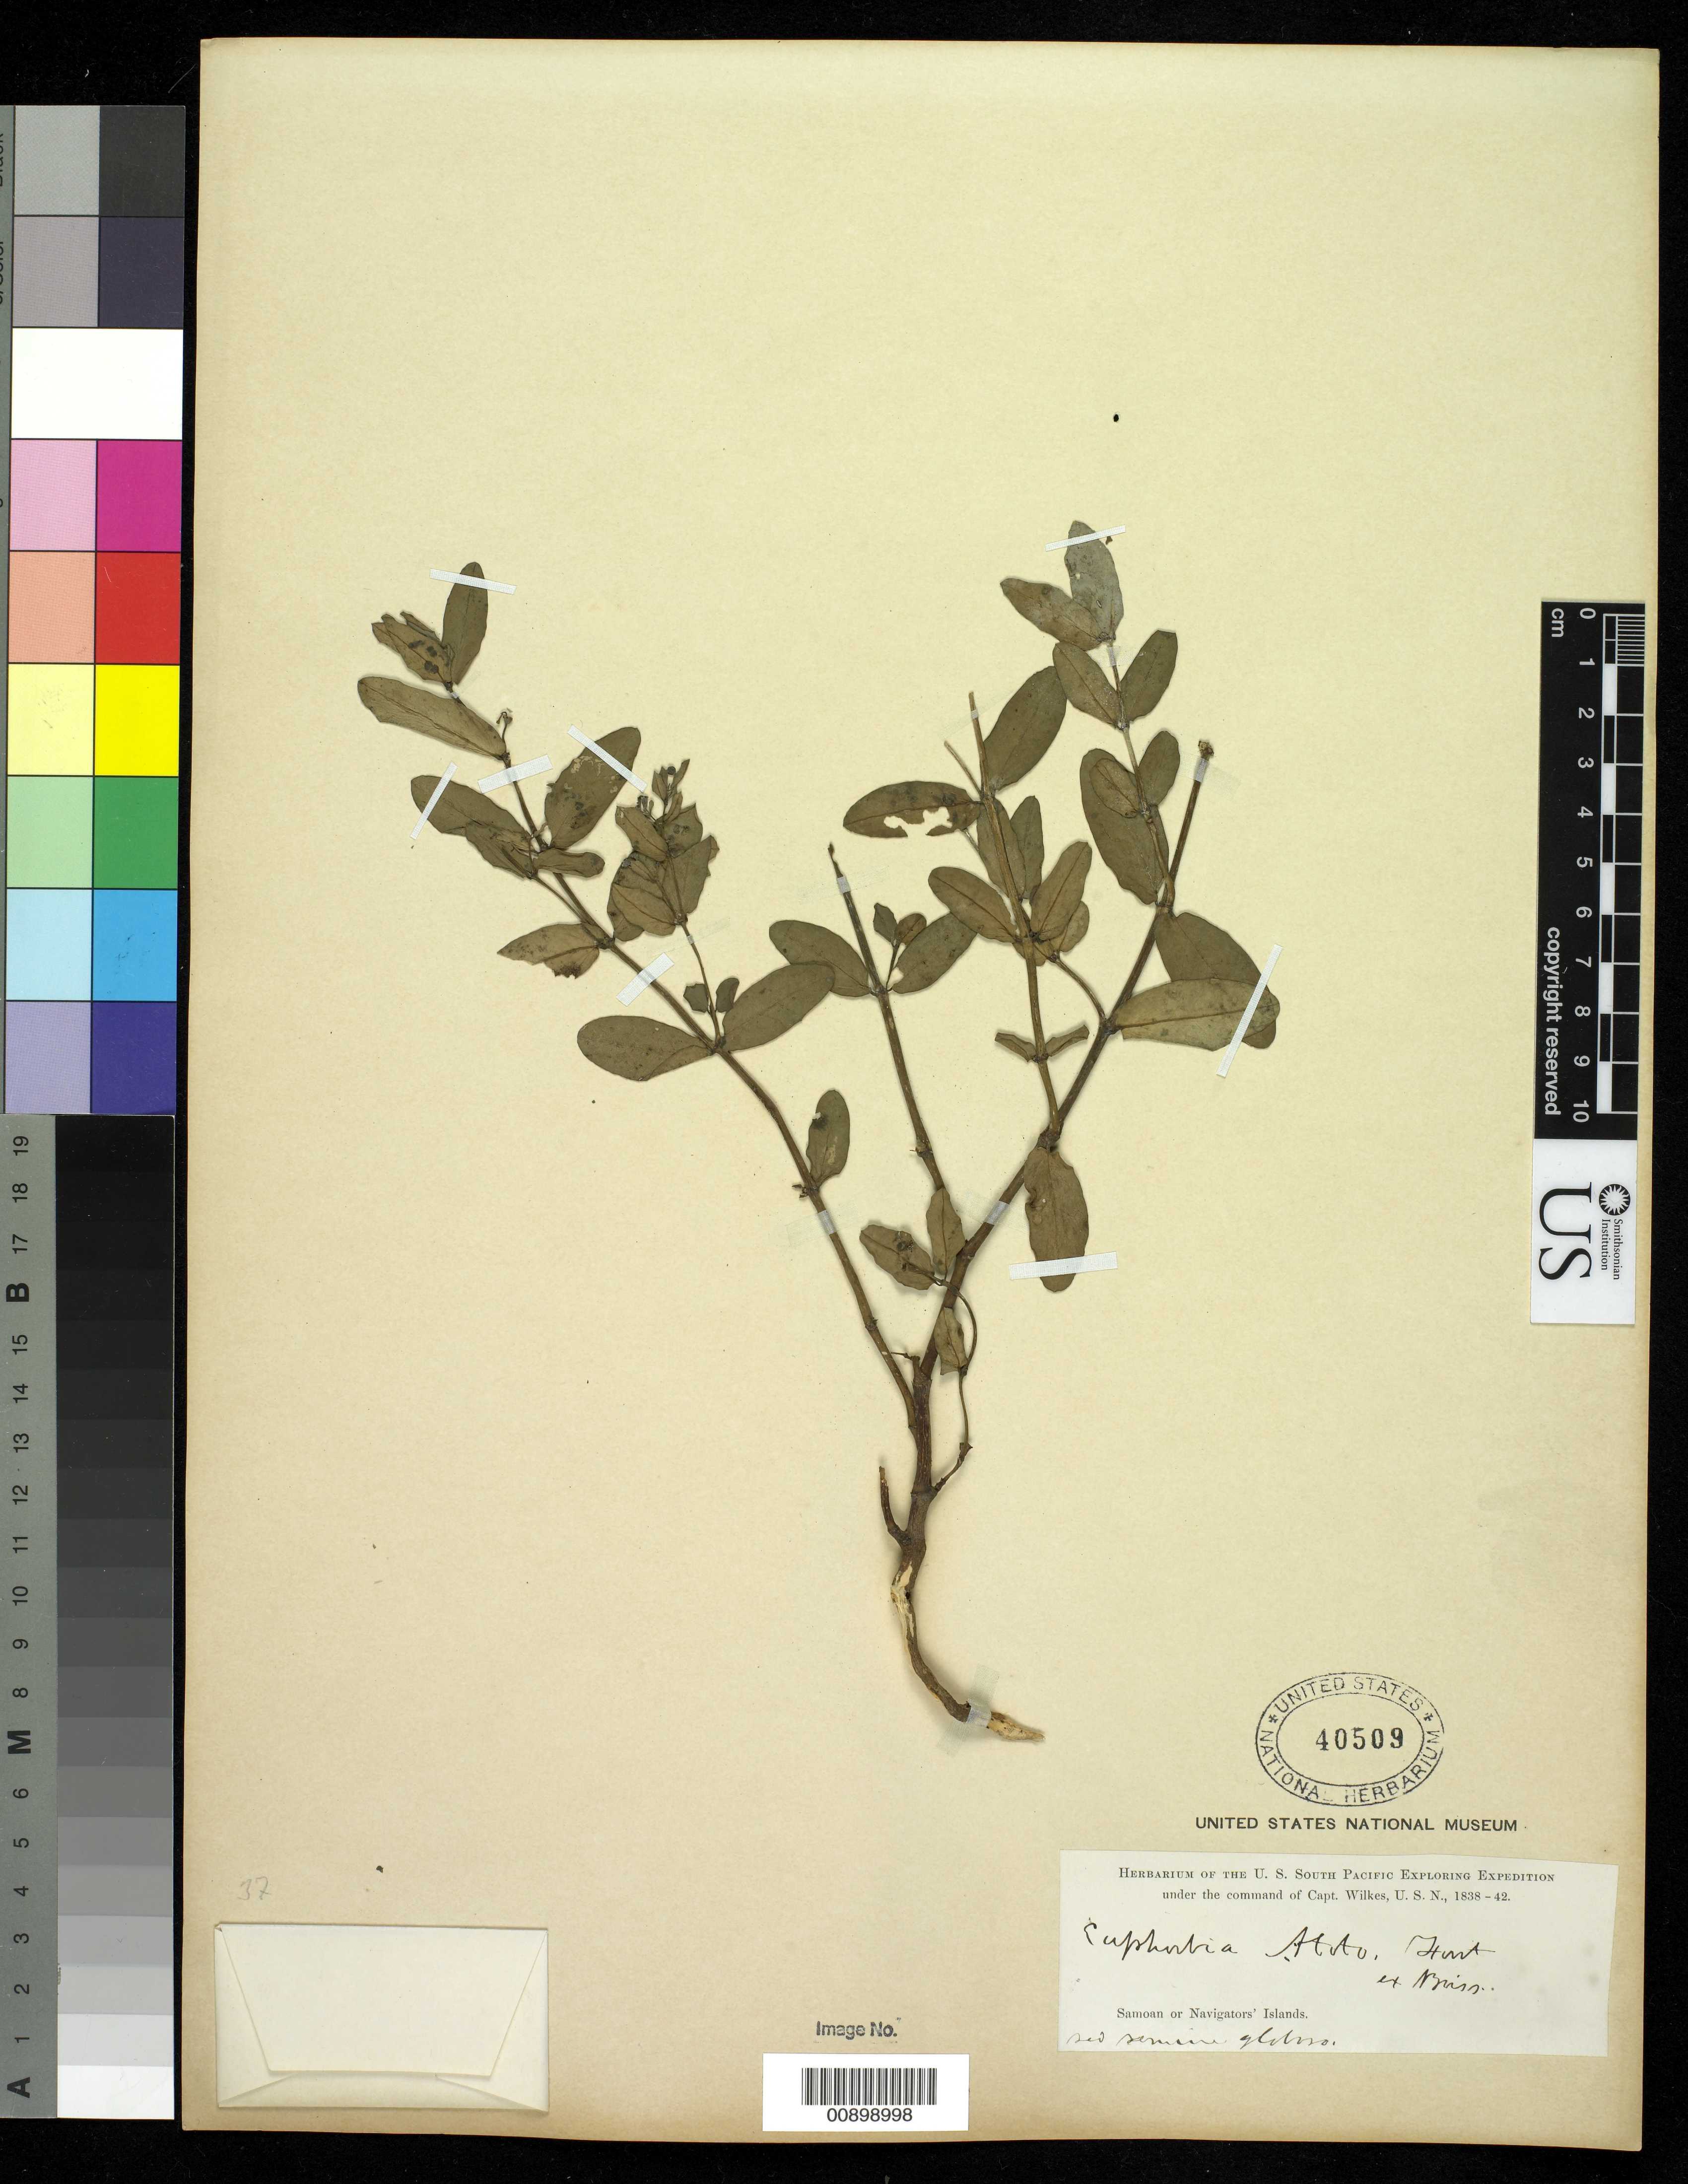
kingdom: Plantae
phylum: Tracheophyta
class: Magnoliopsida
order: Malpighiales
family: Euphorbiaceae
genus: Euphorbia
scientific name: Euphorbia chamissonis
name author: (Klotzsch ex Klotzsch & Garcke) Boiss.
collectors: Wilkes Explor. Exped.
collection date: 1838/1842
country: American Samoa / Samoa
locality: Samoan or Navigators' Islands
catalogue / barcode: US 40509